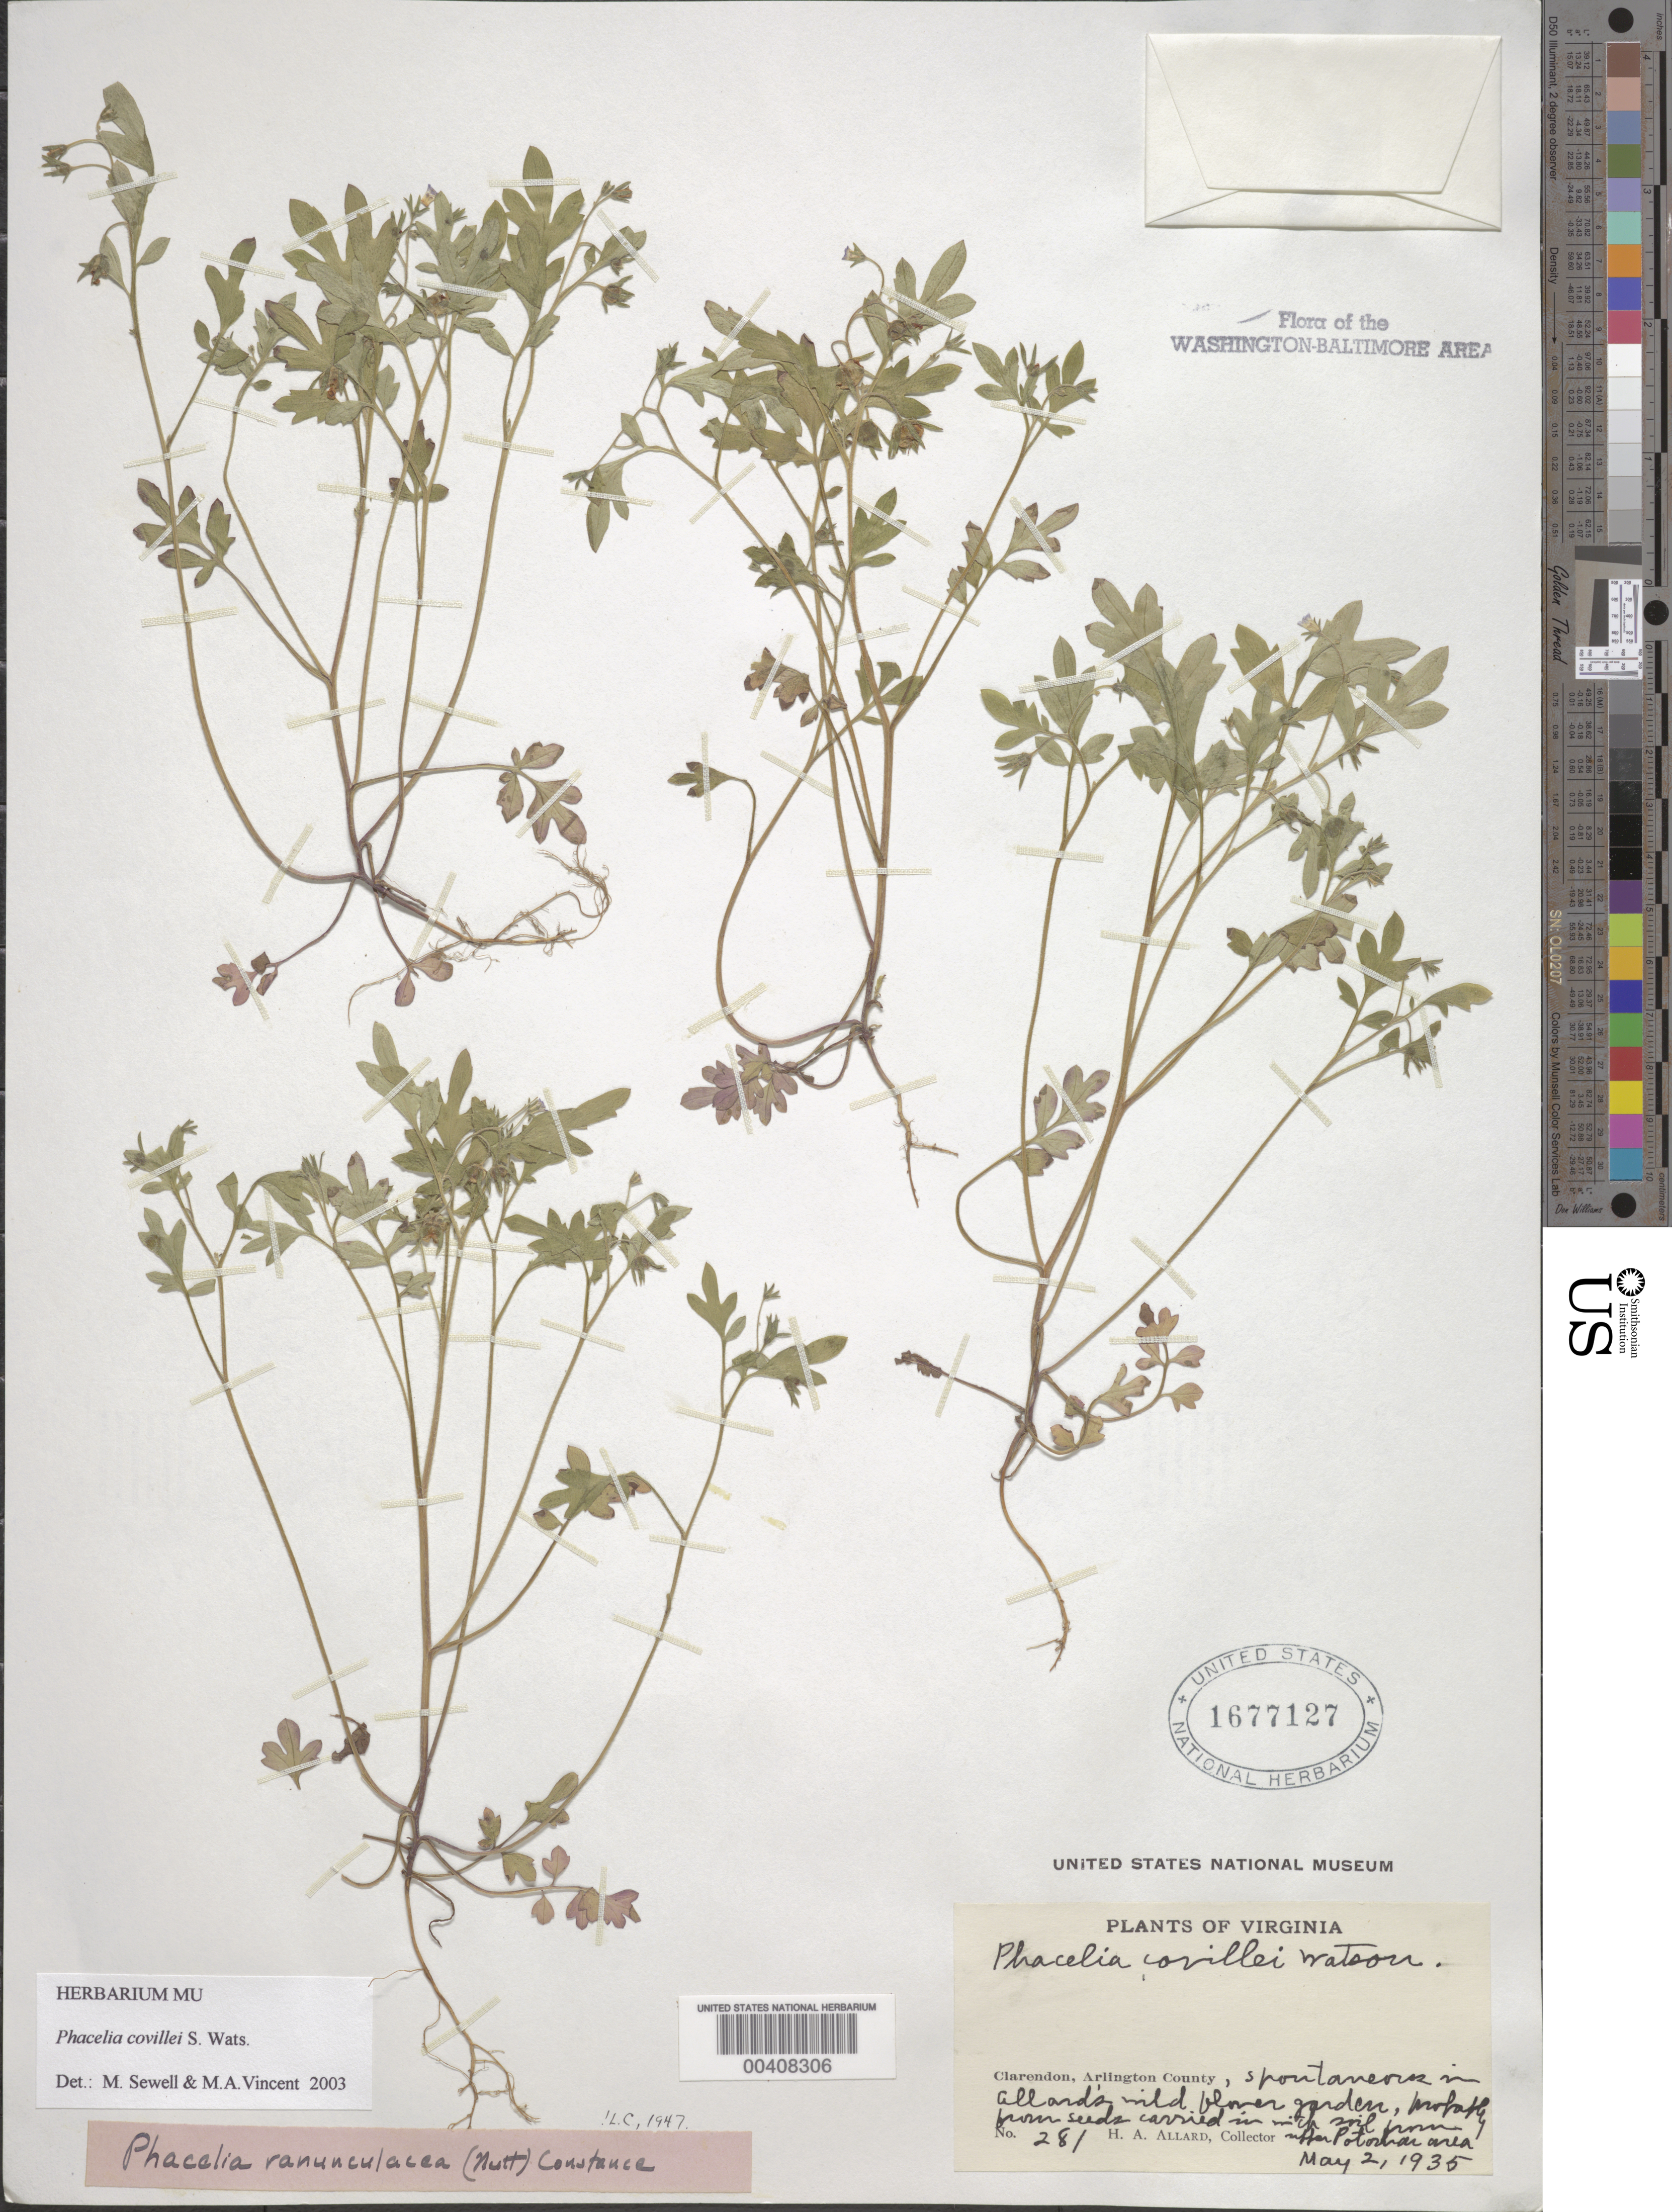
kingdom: Plantae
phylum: Tracheophyta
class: Magnoliopsida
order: Boraginales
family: Hydrophyllaceae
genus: Phacelia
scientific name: Phacelia ranunculacea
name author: (Nutt.) Constance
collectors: H. A. Allard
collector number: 281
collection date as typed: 02 May 1935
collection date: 1935-05-02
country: United States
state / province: Virginia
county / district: Arlington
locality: Claredon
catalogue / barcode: US 1677127